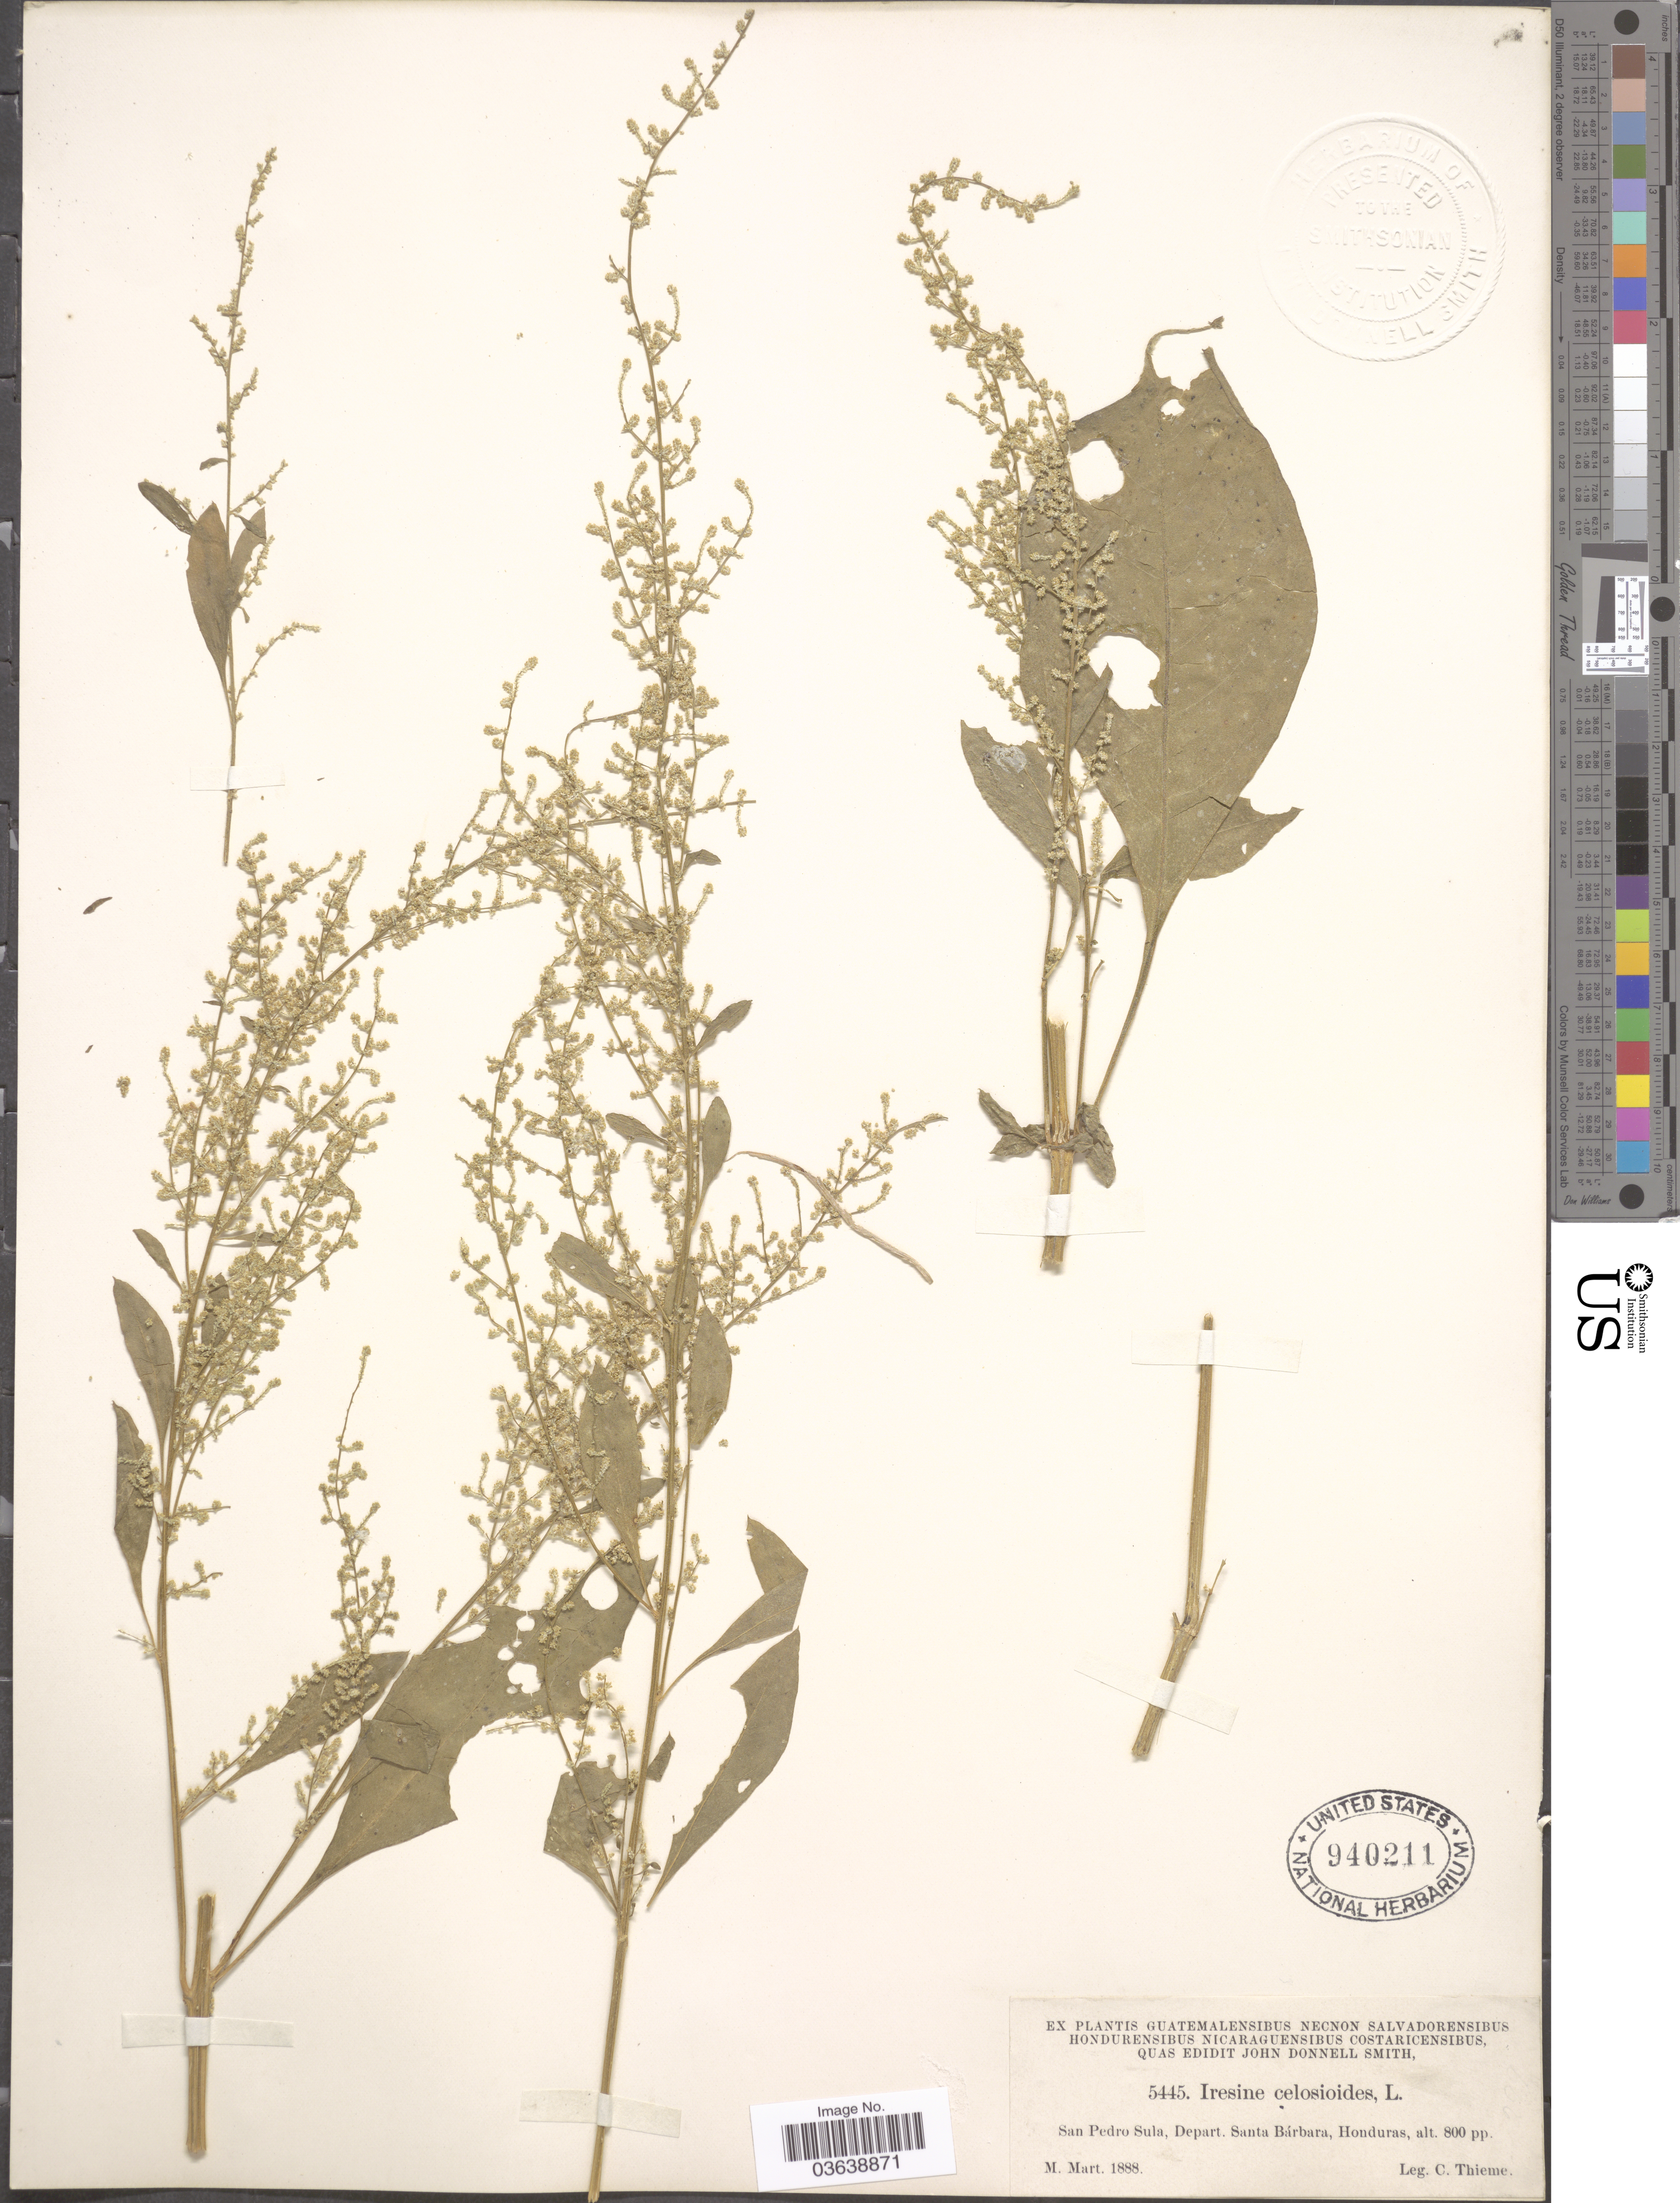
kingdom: Plantae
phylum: Tracheophyta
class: Magnoliopsida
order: Caryophyllales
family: Amaranthaceae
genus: Iresine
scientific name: Iresine diffusa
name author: Humb. & Bonpl. ex Willd.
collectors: C. Thieme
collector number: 5445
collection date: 1888-03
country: Honduras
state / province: Santa Bárbara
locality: San Pedro Sula, Depart. Santa Bárbara.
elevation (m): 244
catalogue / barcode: US 940211